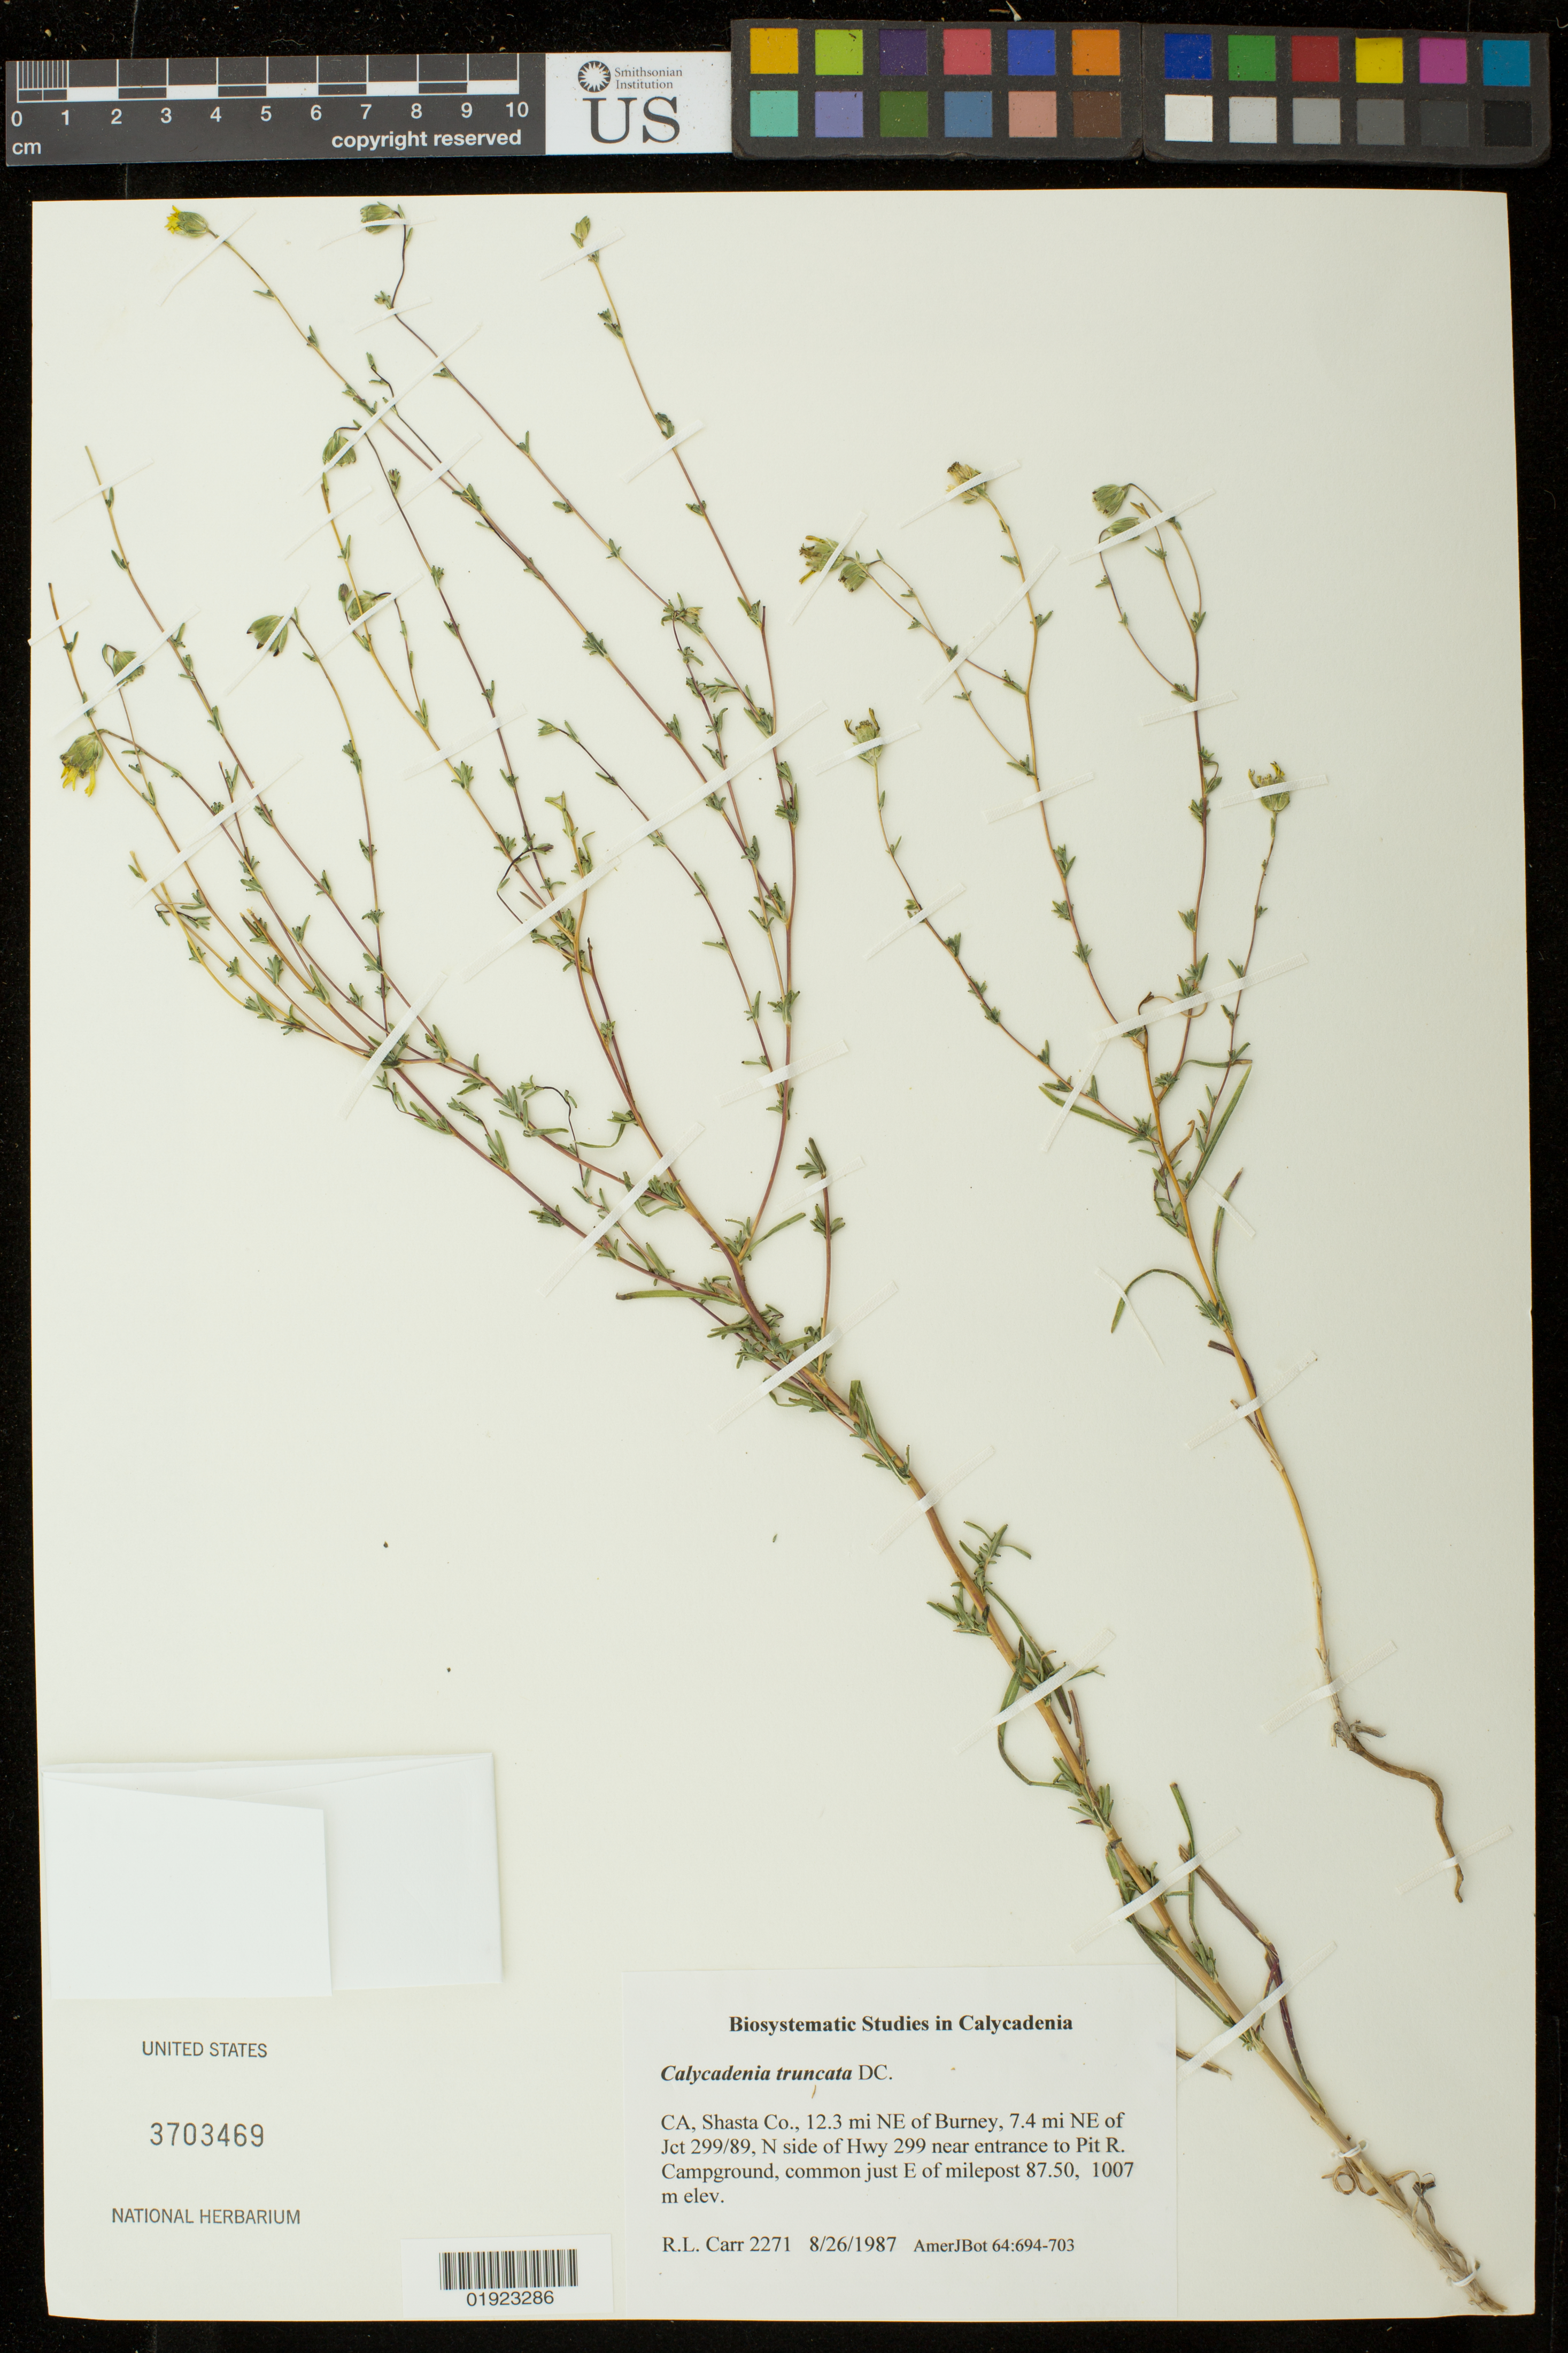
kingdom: Plantae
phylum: Tracheophyta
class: Magnoliopsida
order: Asterales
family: Asteraceae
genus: Calycadenia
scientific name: Calycadenia truncata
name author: DC.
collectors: R. Carr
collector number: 2271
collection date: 1986-08-26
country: United States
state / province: California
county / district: Shasta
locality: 12.3 mi NE of Burney, 7.4 mi NE of Jct 299/89, N side of Hwy 299 near entrance to Pit R. Campground, common just E of milepost 87.50.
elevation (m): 1007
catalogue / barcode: US 3703469